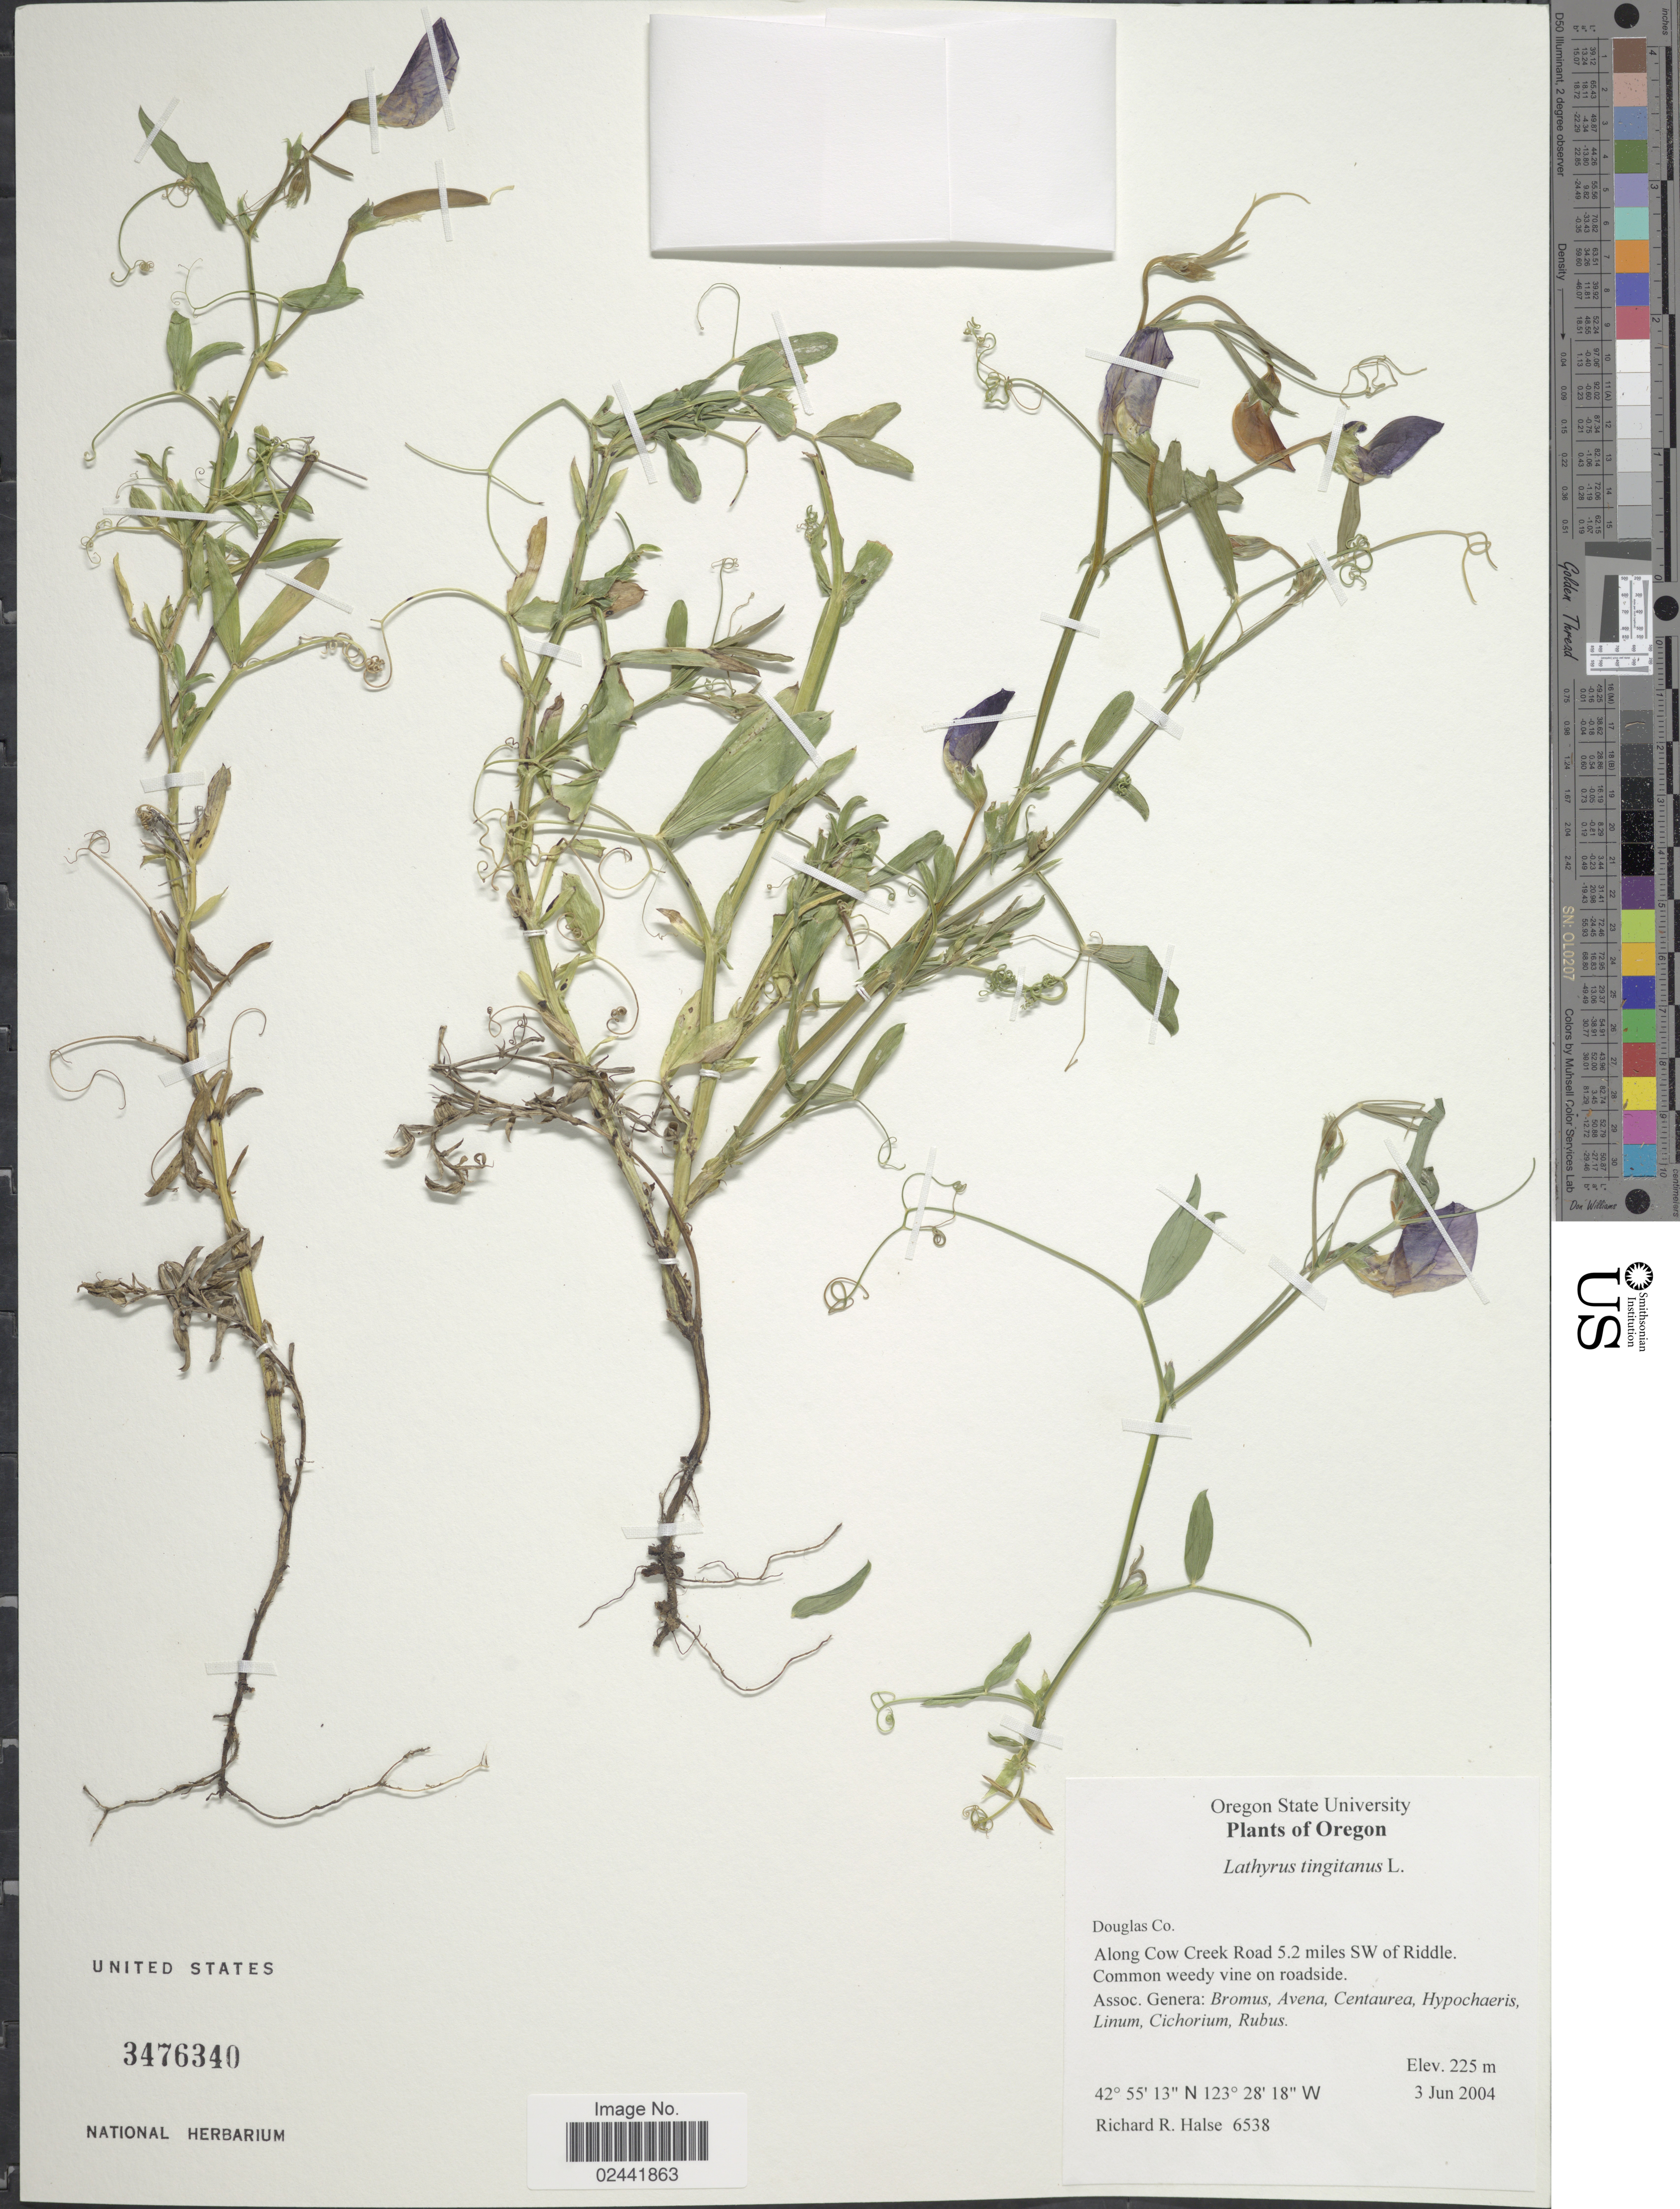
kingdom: Plantae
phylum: Tracheophyta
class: Magnoliopsida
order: Fabales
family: Fabaceae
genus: Lathyrus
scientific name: Lathyrus tingitanus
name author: L.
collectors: R. Halse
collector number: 6538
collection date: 2004-06-03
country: United States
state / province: Oregon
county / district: Douglas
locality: Douglas Co. Along Cow Creek Road 5.2 miles SW of Riddle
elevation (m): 225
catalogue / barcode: US 3476340